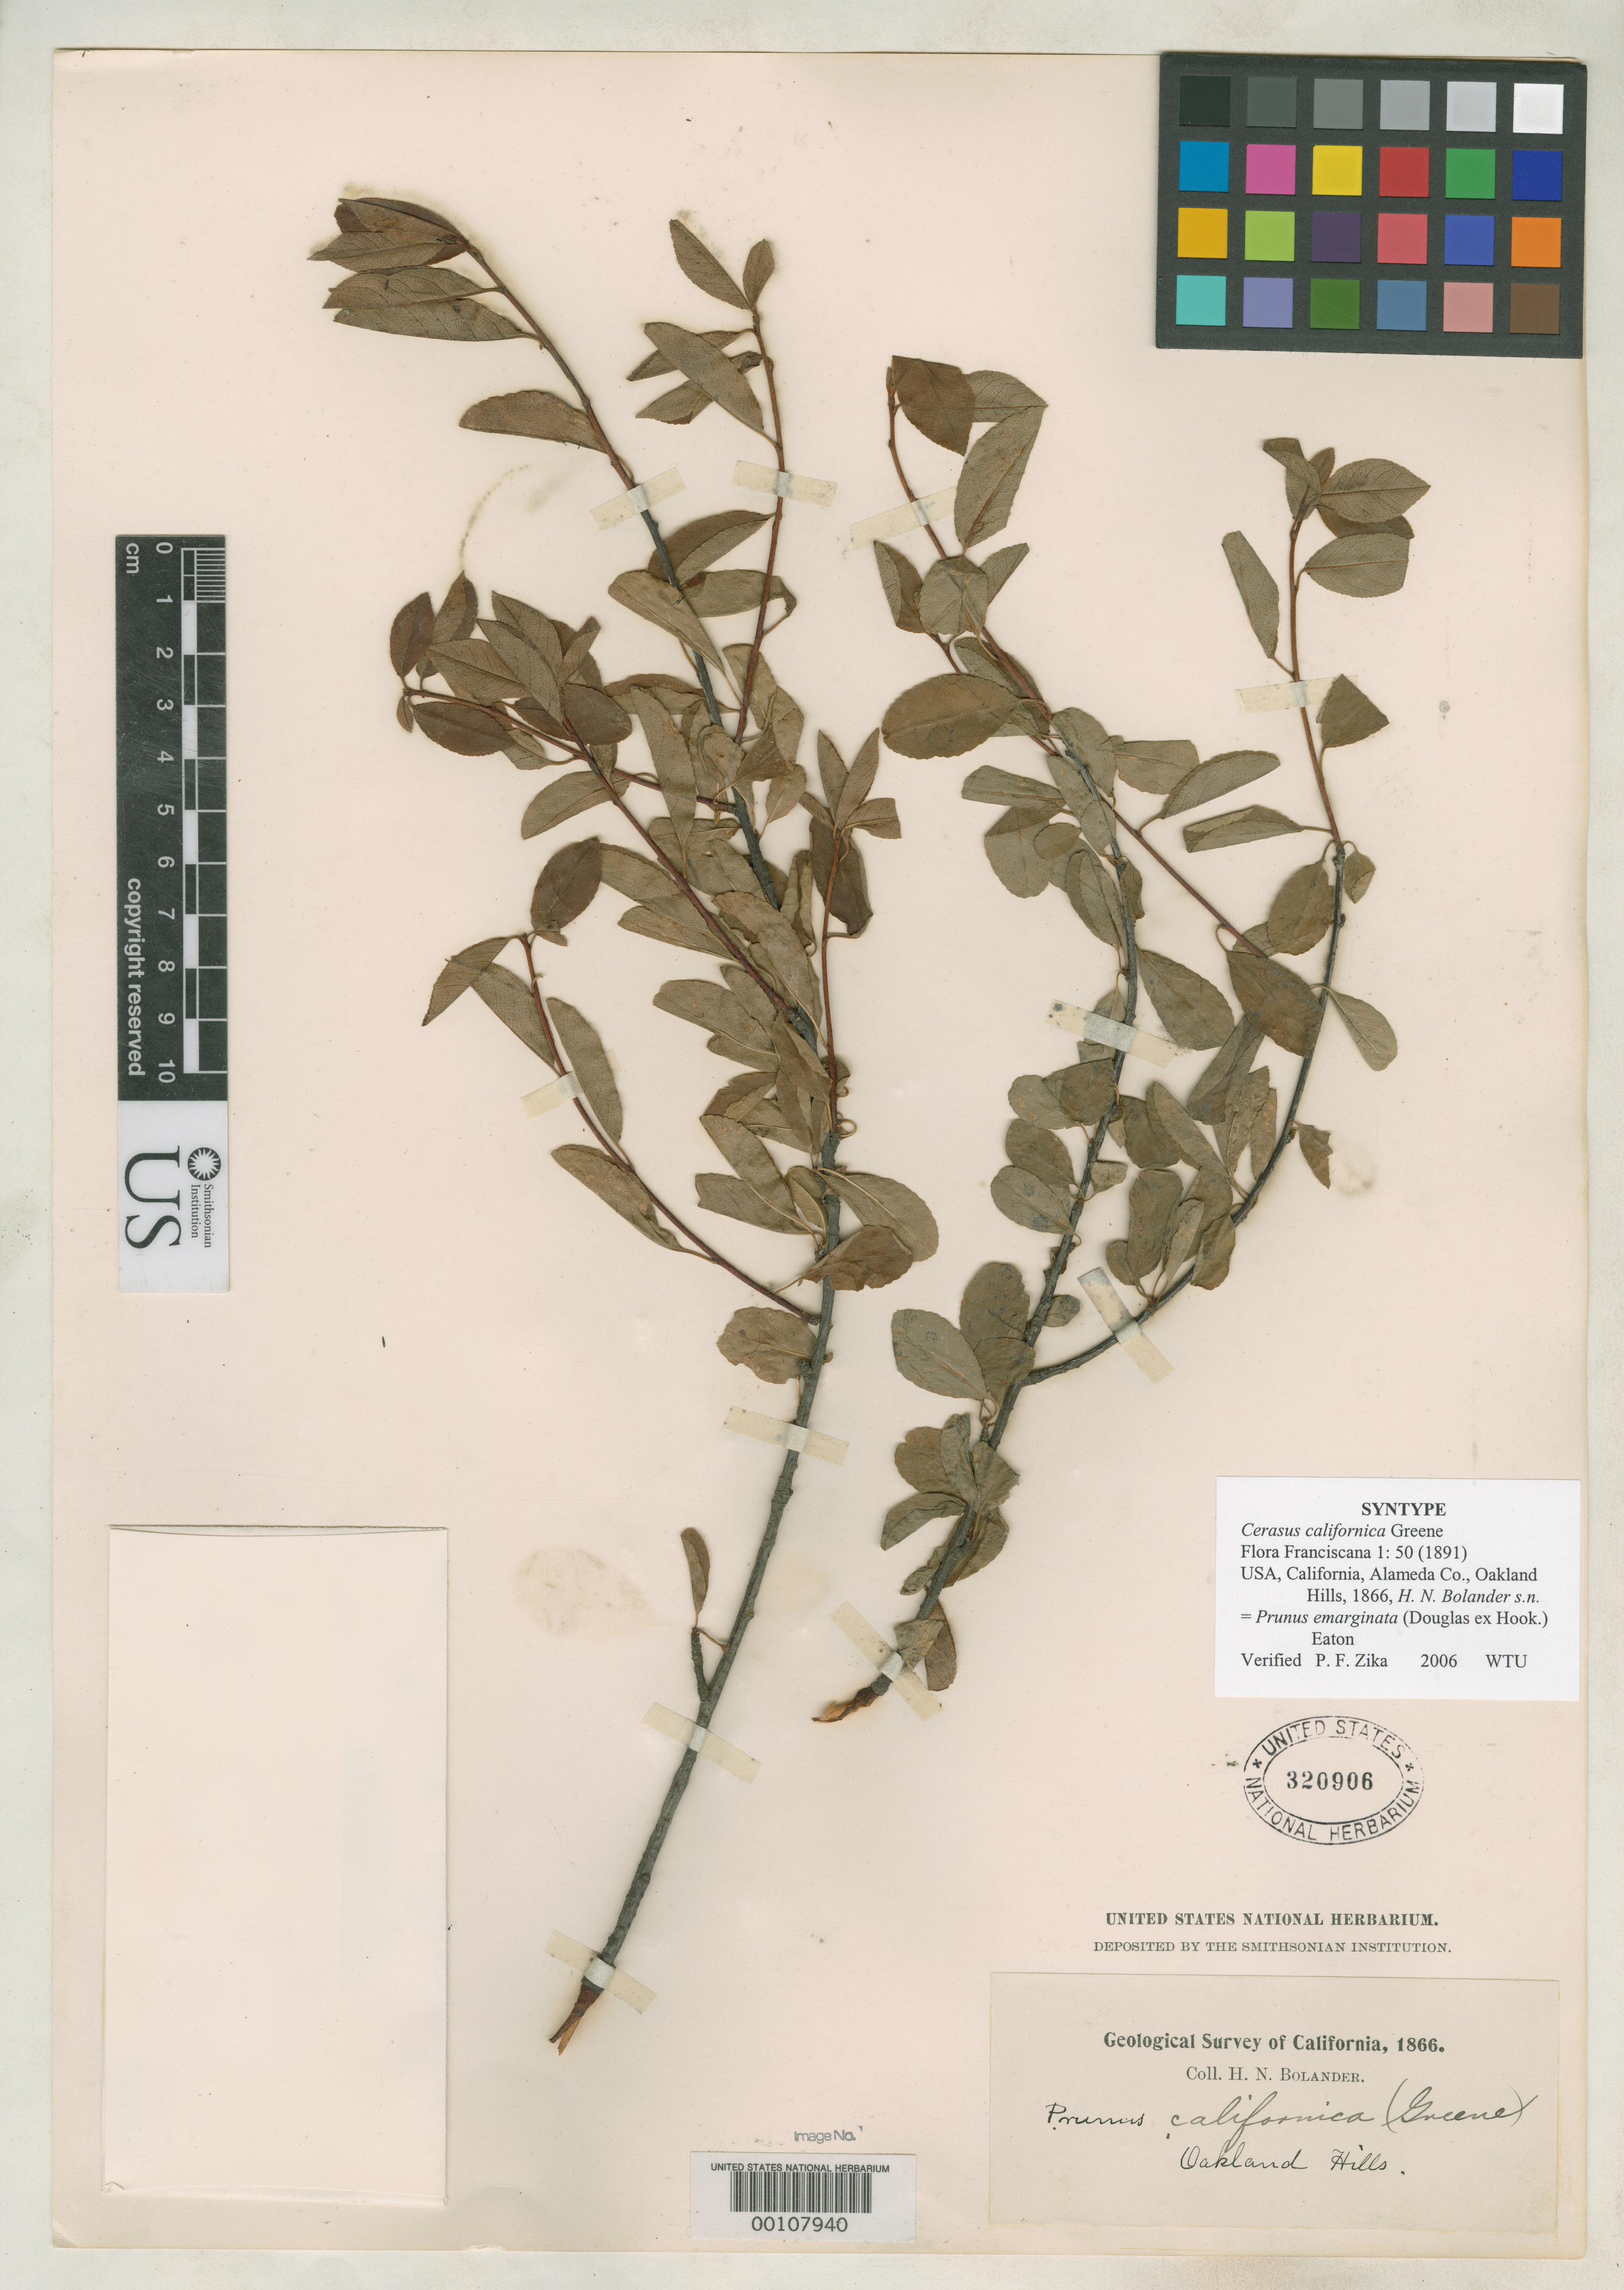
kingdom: Plantae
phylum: Tracheophyta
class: Magnoliopsida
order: Rosales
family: Rosaceae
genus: Cerasus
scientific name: Cerasus californica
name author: Greene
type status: Syntype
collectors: H. Bolander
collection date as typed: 1866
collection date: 1866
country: United States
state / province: California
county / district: Alameda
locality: Oakland Hills.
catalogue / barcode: US 320906